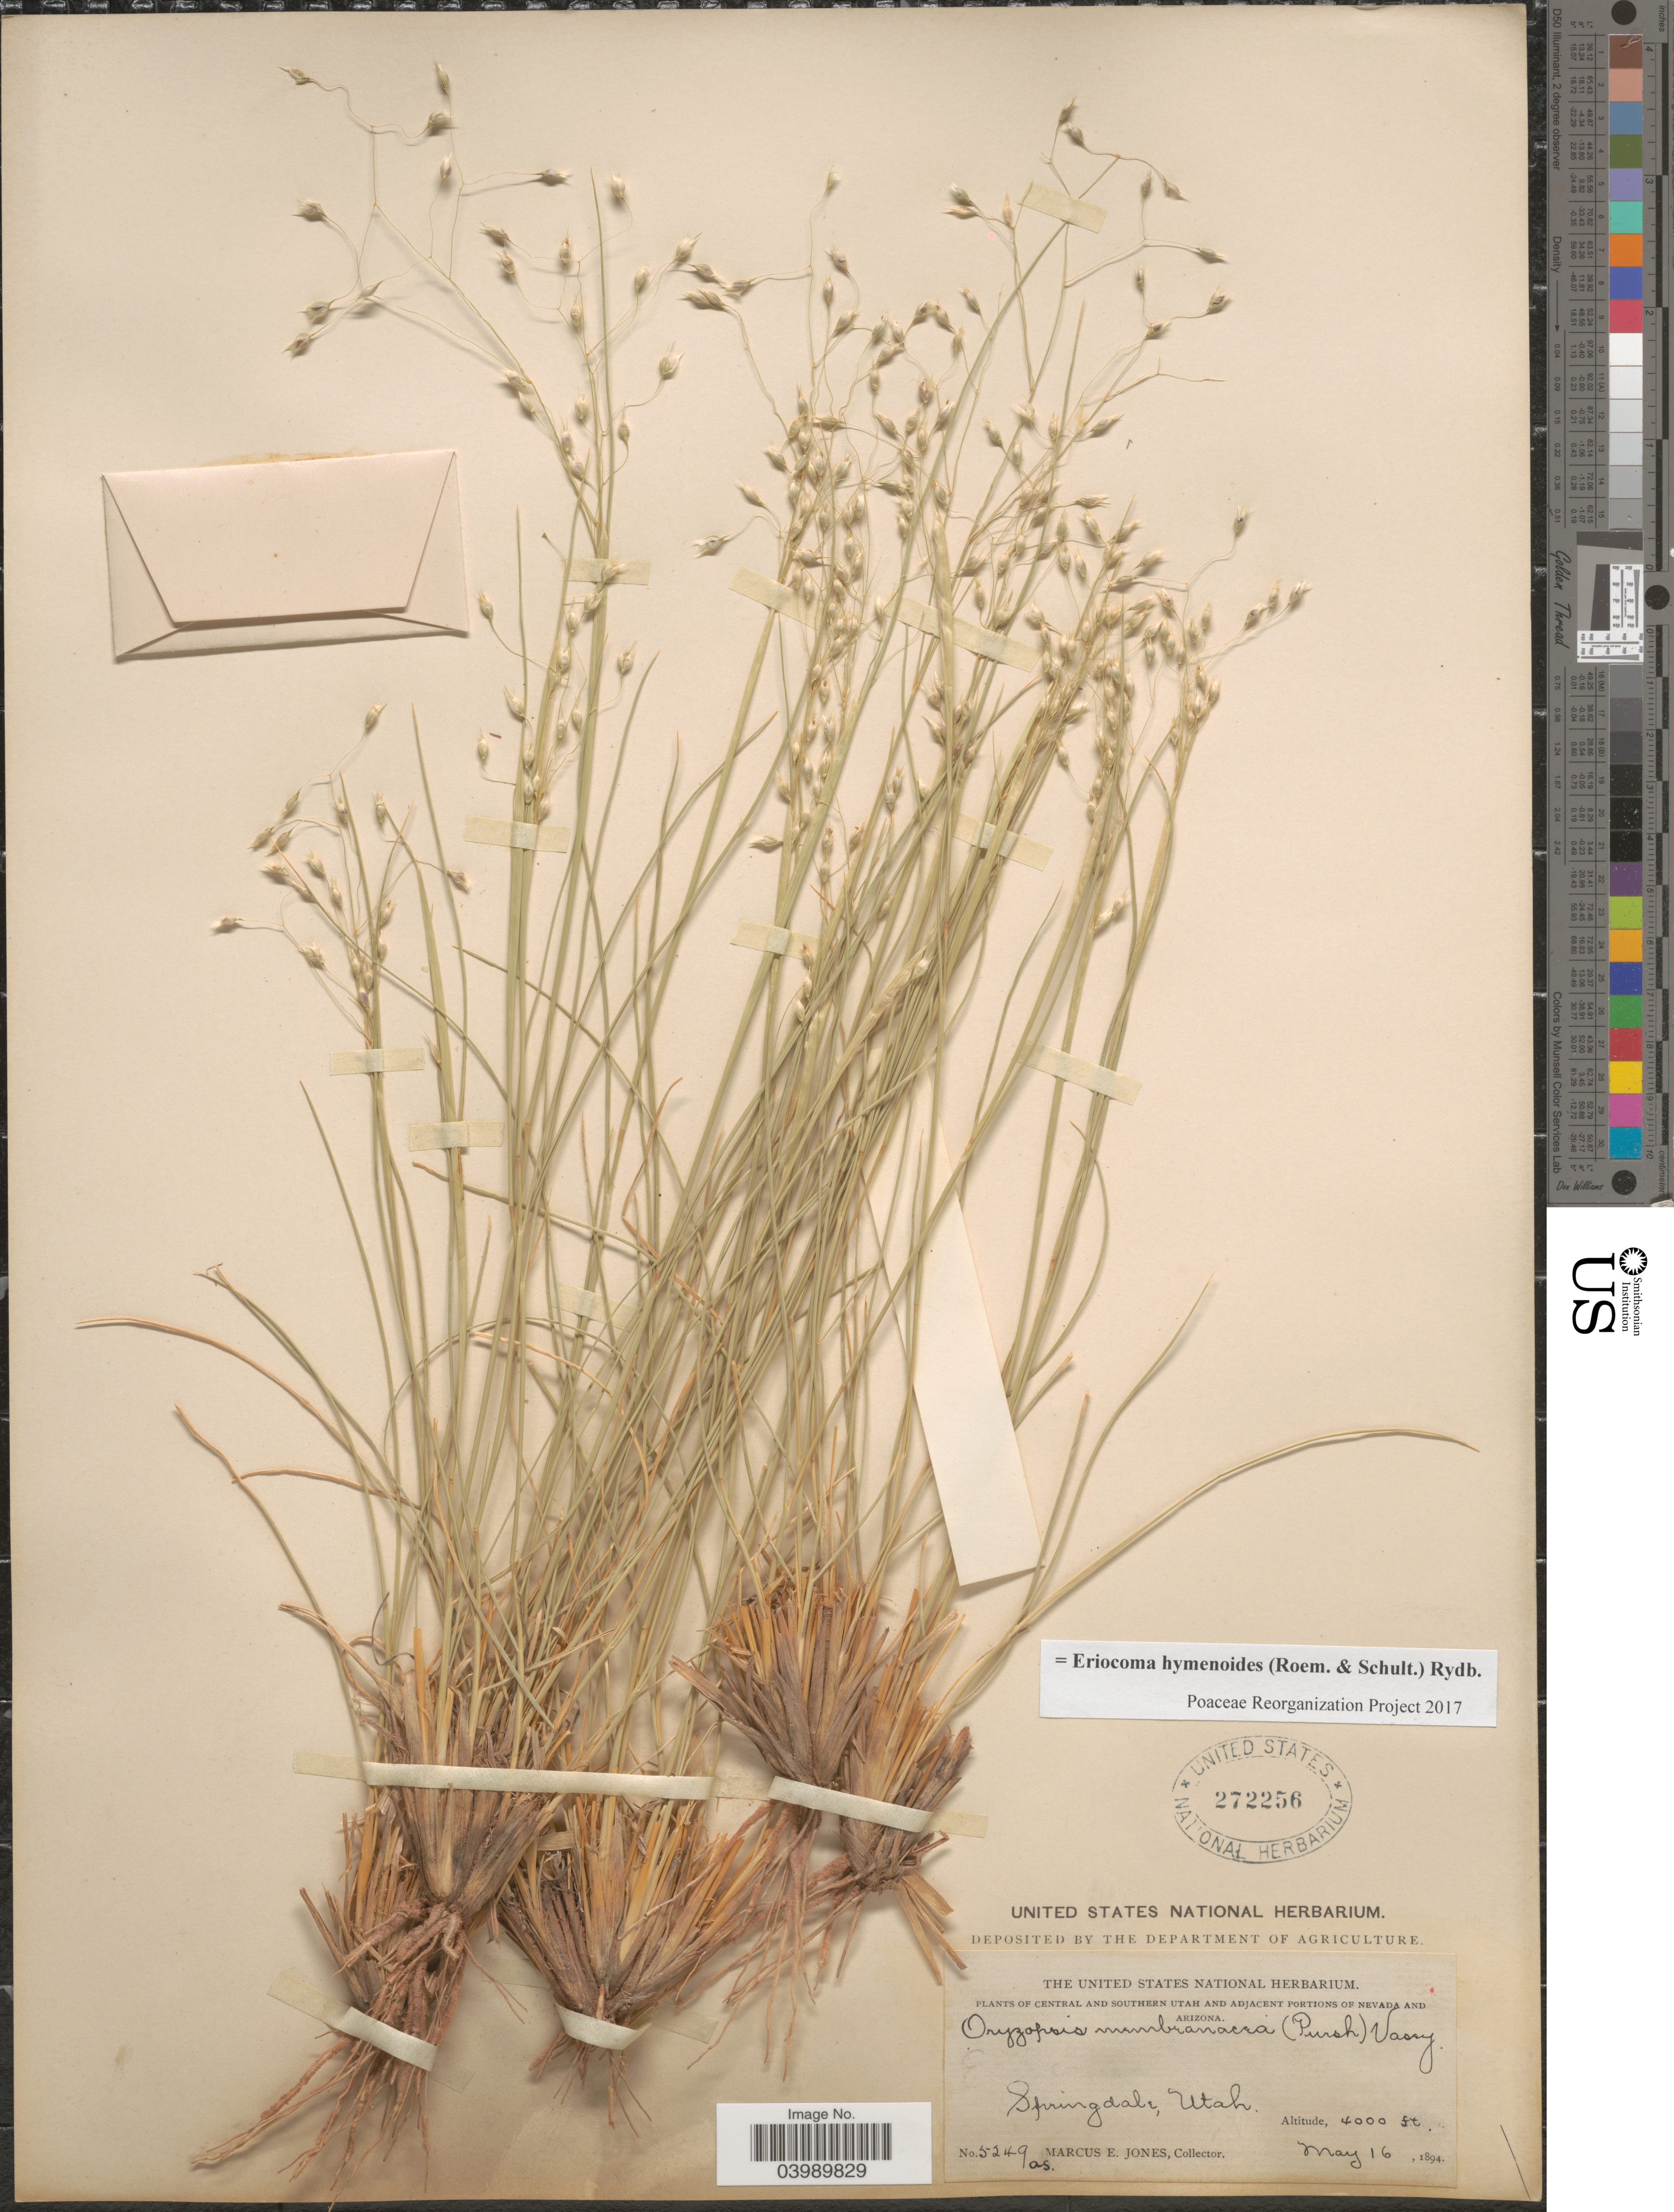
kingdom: Plantae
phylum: Tracheophyta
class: Liliopsida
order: Poales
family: Poaceae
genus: Eriocoma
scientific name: Eriocoma hymenoides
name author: (Roem. & Schult.) Rydb.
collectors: M. E. Jones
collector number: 5249as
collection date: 1894-05-16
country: United States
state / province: Utah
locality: Central and Southern Utah. Springdale.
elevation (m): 1219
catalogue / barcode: US 272256